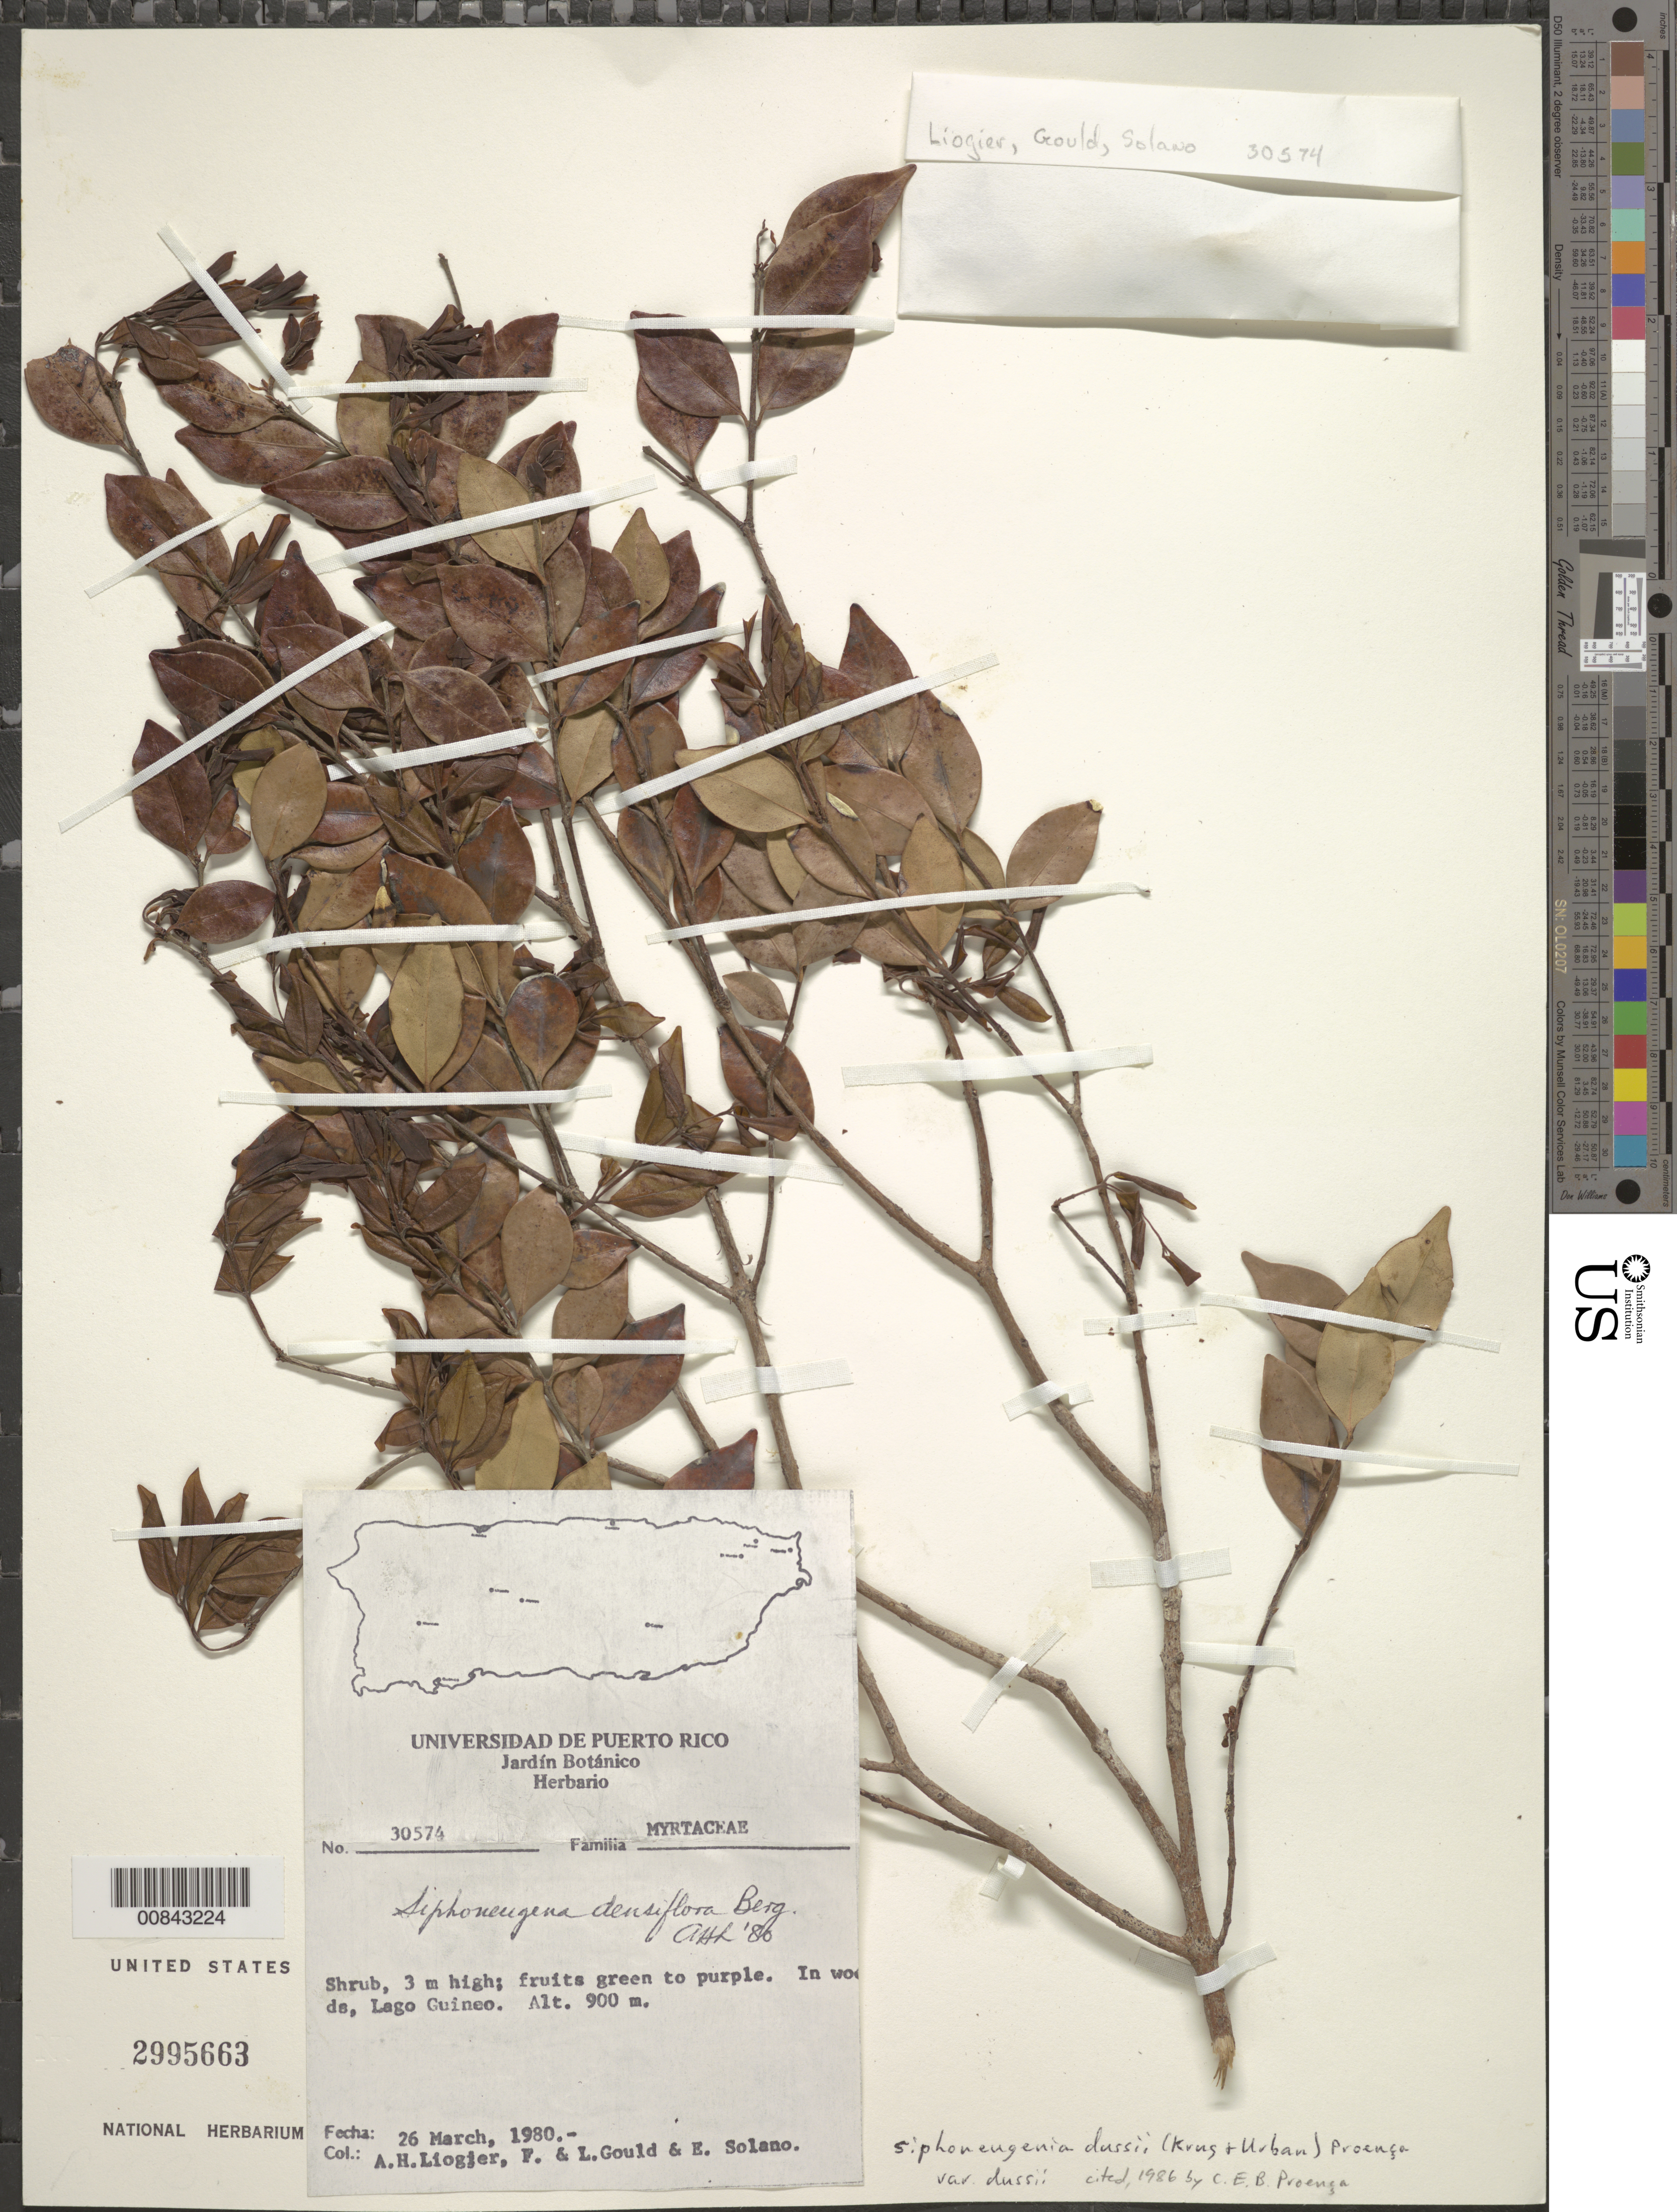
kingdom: Plantae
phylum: Tracheophyta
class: Magnoliopsida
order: Myrtales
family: Myrtaceae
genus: Siphoneugena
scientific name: Siphoneugena dussii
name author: (Krug & Urb.) Proença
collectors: A. H. Liogier, F. Gould, L. Gould & E. Solano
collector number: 30574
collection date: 1980-03-26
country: Puerto Rico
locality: In woods, Lago Guineo.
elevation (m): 900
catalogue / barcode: US 2995663